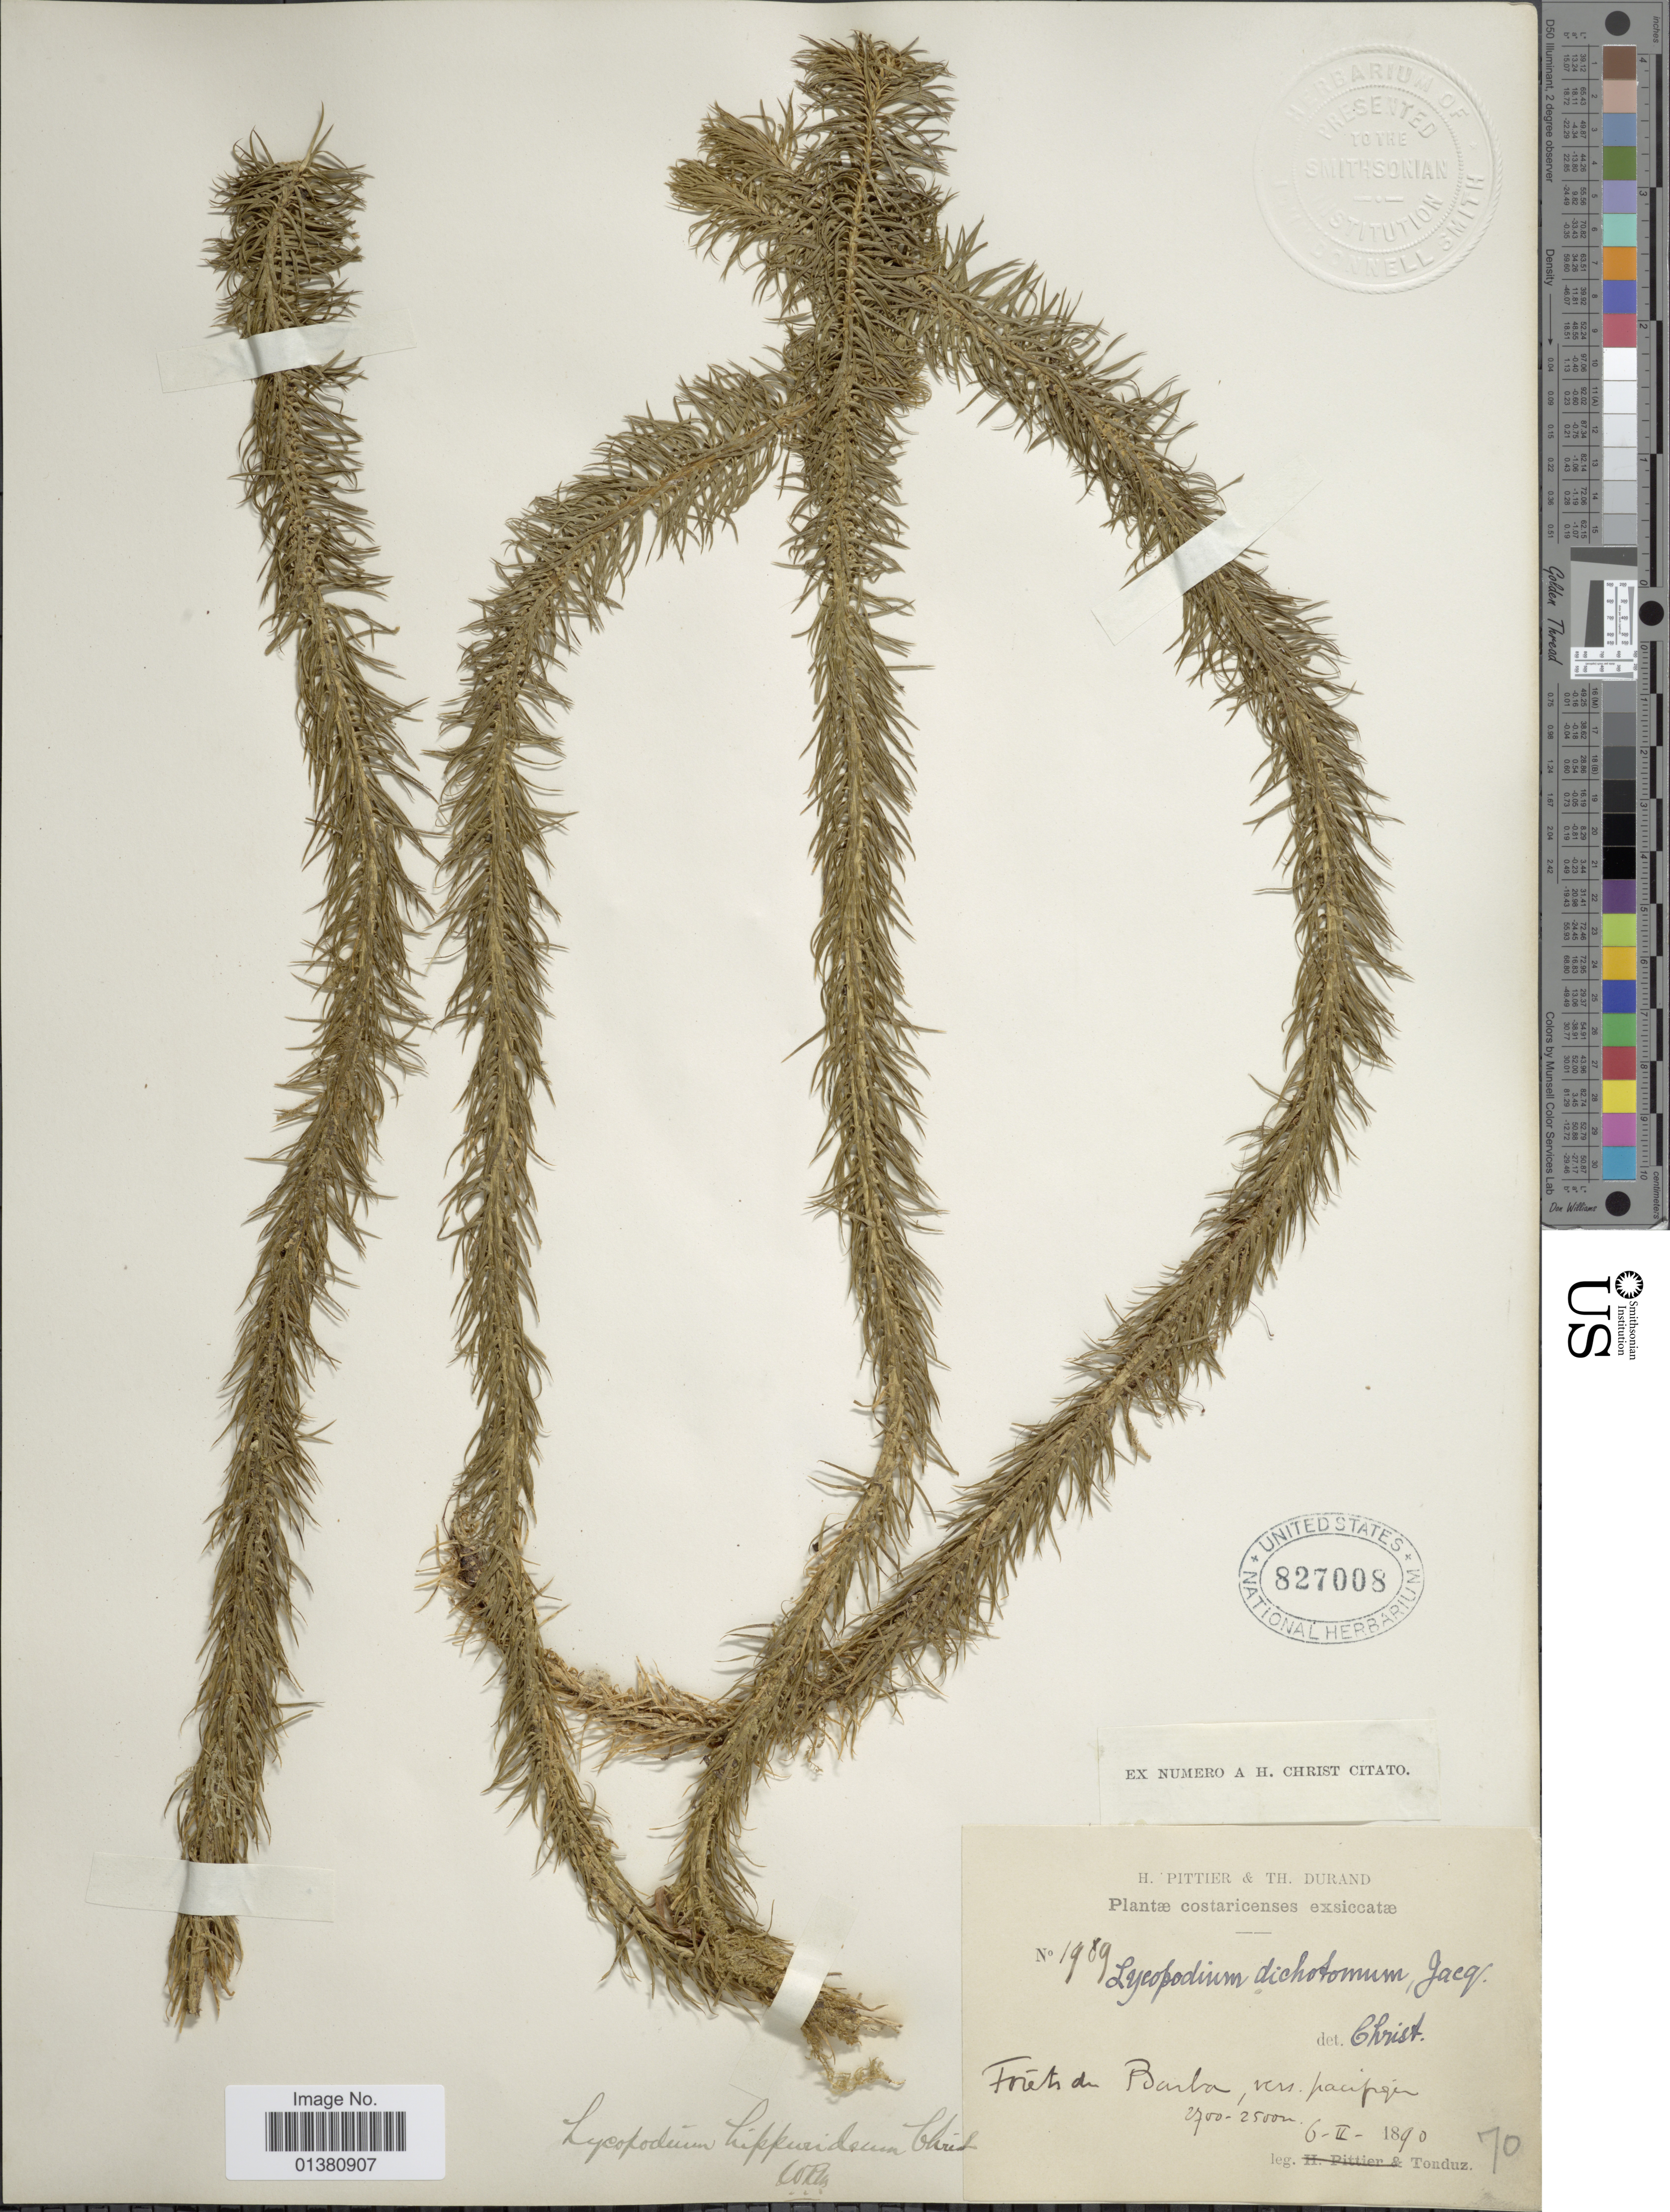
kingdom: Plantae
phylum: Tracheophyta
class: Lycopodiopsida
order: Lycopodiales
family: Lycopodiaceae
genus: Phlegmariurus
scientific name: Phlegmariurus hippurideus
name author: (Christ) B. Øllg.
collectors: A. Tonduz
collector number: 1989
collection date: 1890-02-06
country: Costa Rica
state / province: Heredia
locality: Forêts de Barba, vers pacif [illegible text]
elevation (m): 2500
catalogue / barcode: US 827008